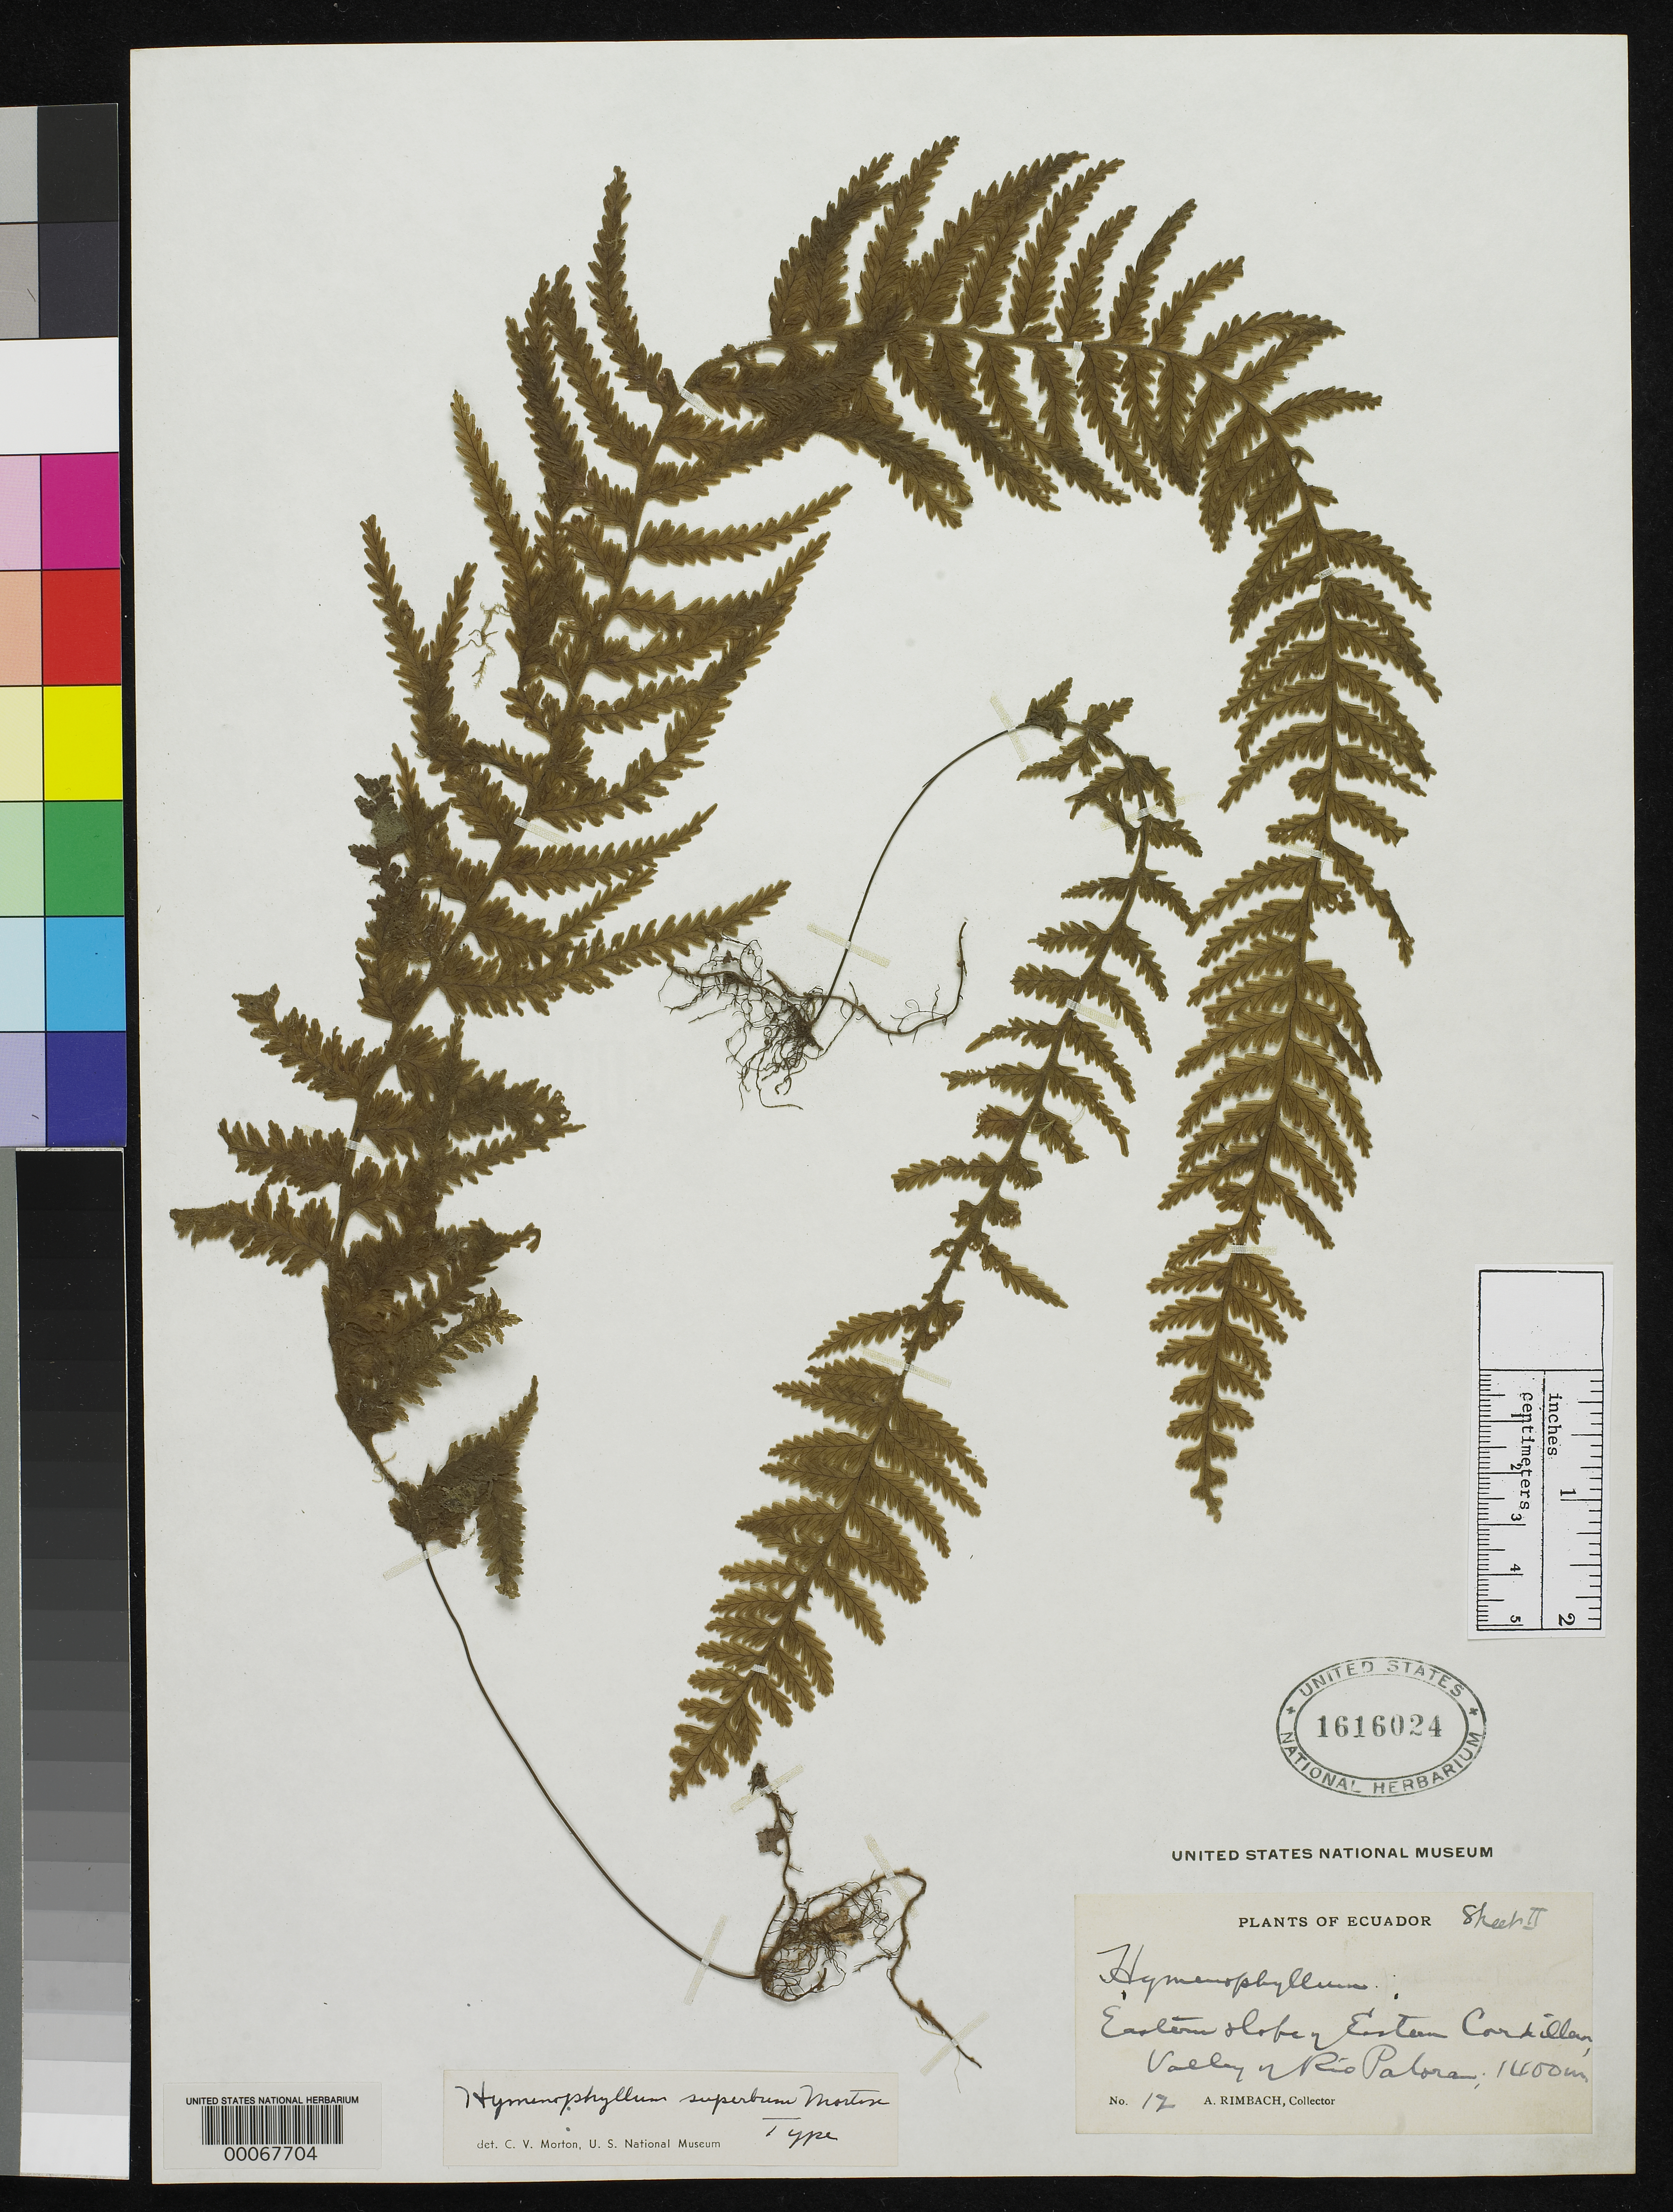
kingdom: Plantae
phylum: Tracheophyta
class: Polypodiopsida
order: Hymenophyllales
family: Hymenophyllaceae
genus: Hymenophyllum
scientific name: Hymenophyllum superbum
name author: C.V. Morton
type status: Holotype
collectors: A. Rimbach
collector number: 12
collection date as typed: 21 Mar 1905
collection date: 1905-03-21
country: Ecuador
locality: Tierra del Fuego, Lago Cani, bahia de La Expedicion.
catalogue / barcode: US 1616024